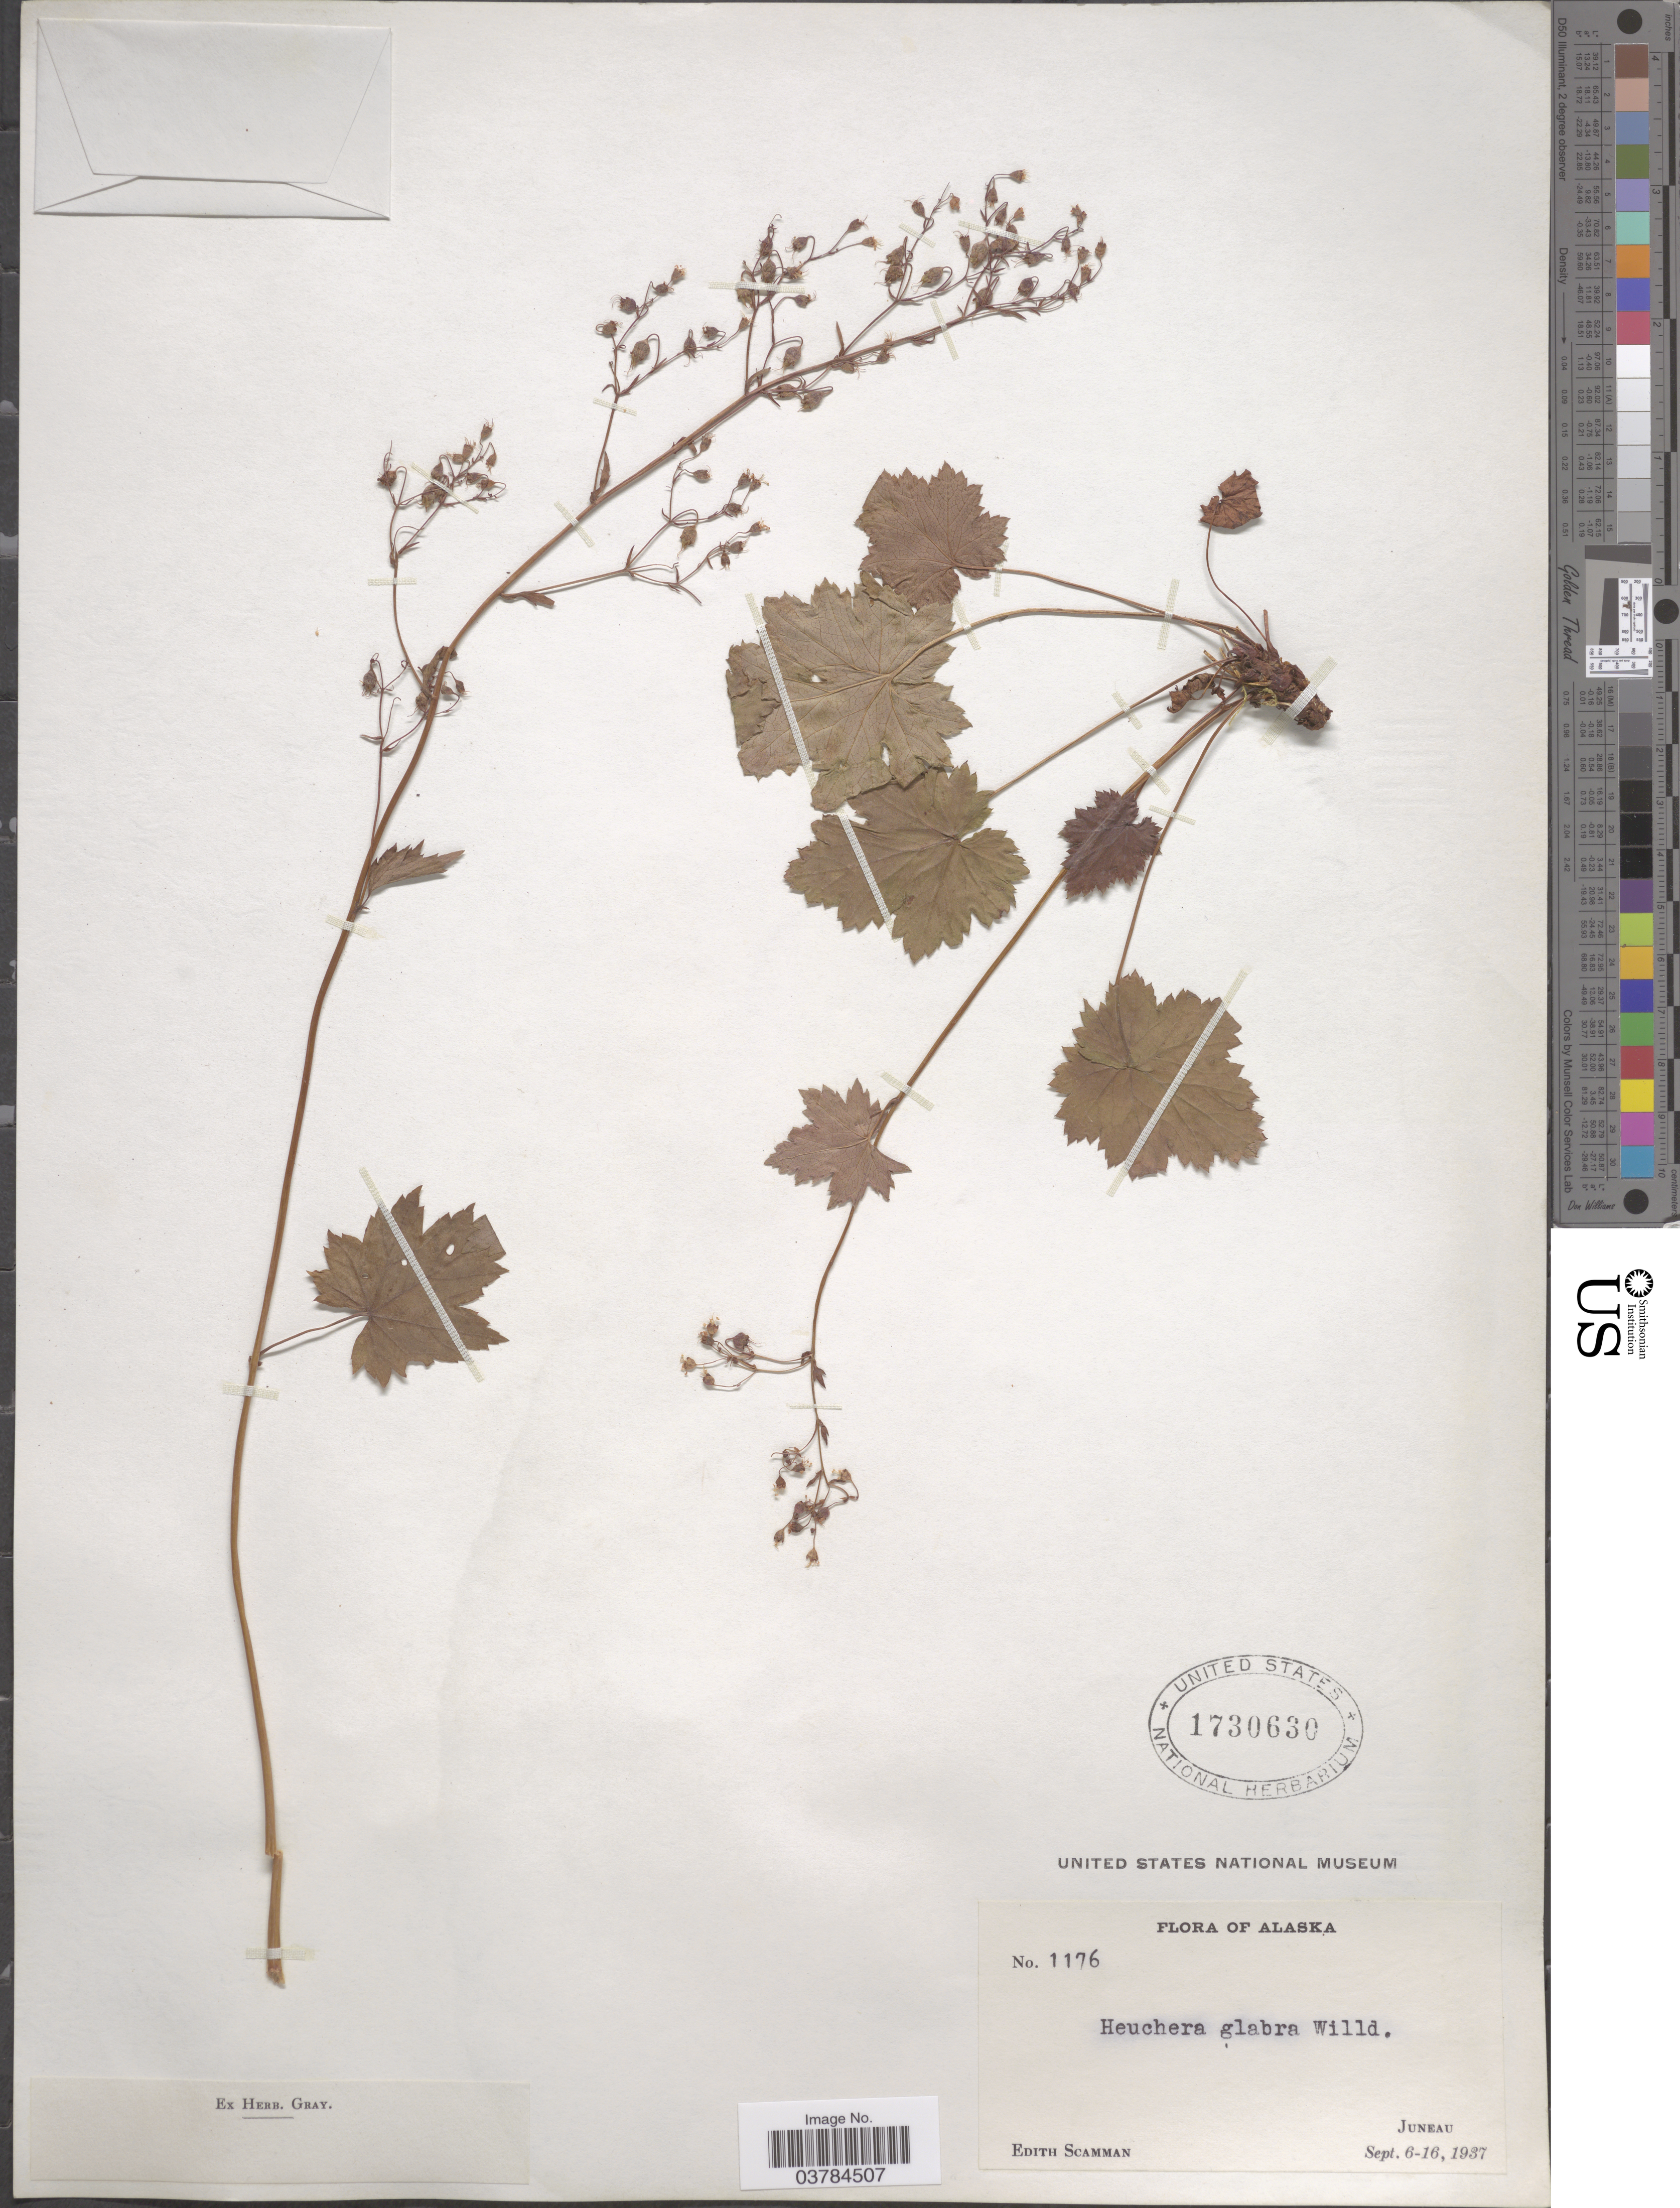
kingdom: Plantae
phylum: Tracheophyta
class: Magnoliopsida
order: Saxifragales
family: Saxifragaceae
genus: Heuchera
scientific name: Heuchera glabra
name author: Willd. ex Roem. & Schult.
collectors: E. Scamman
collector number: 1176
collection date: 1937-09-06/1937-09-16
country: United States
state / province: Alaska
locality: Juneau.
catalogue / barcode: US 1730630